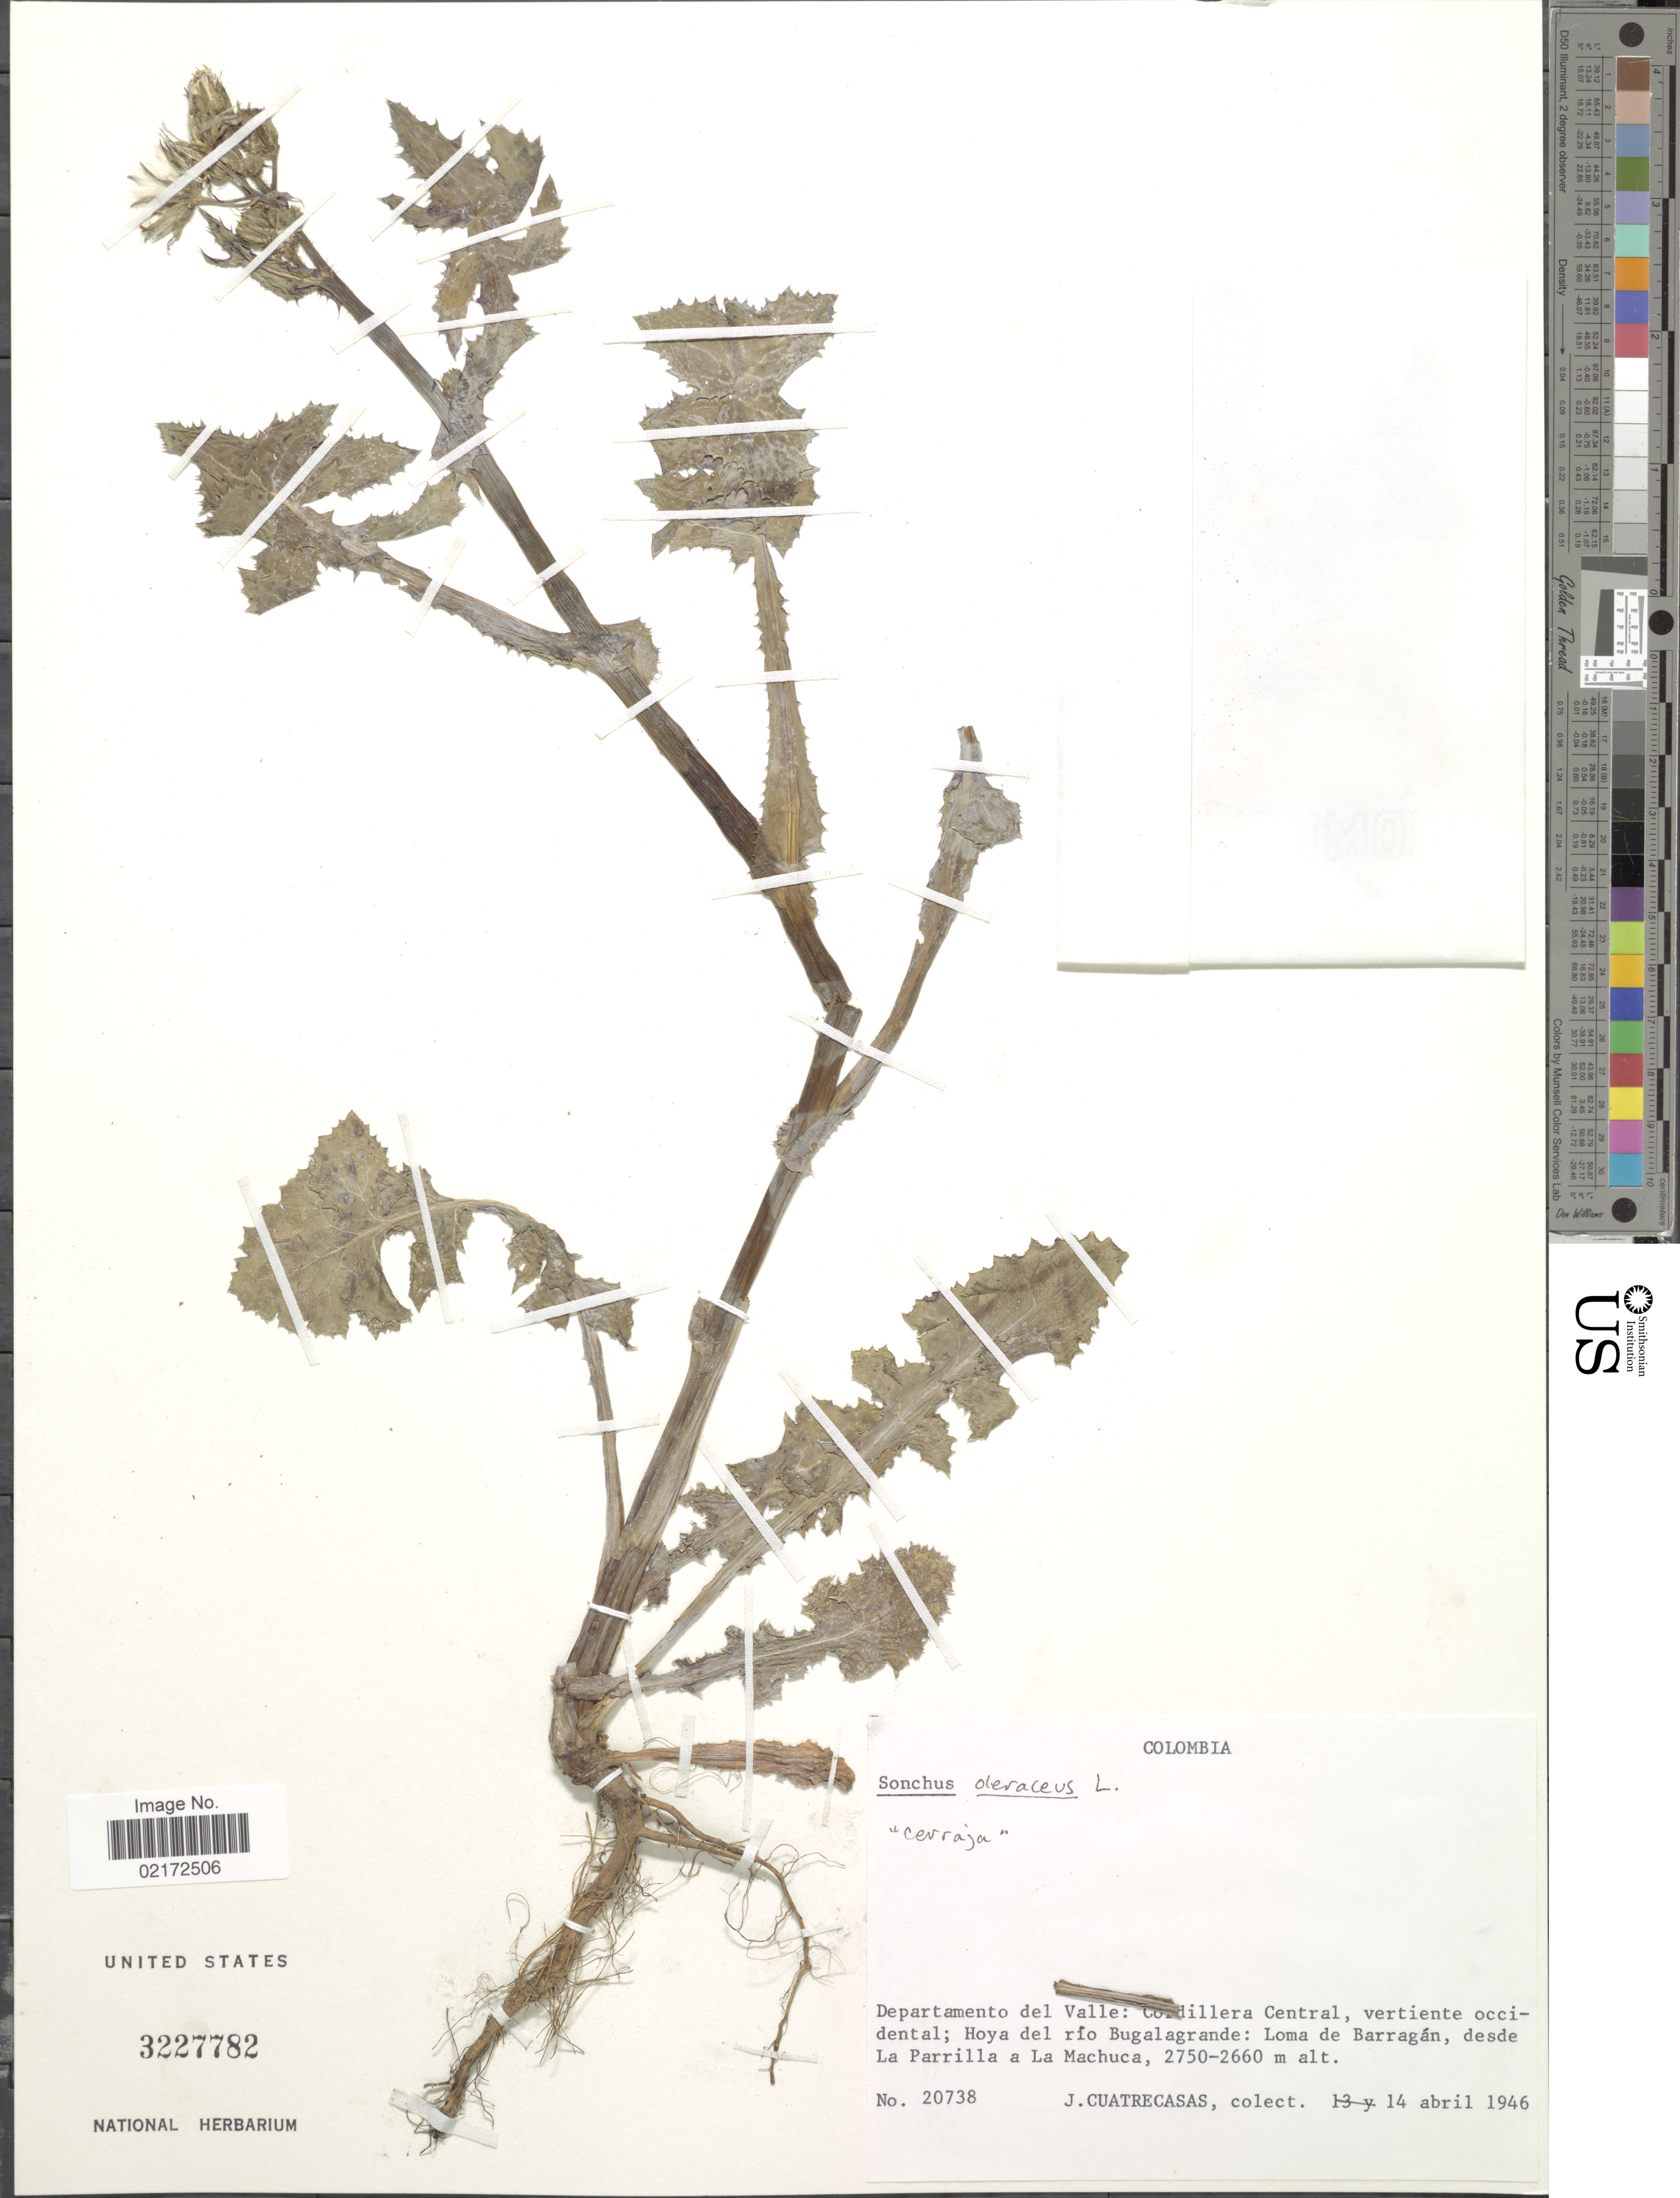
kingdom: Plantae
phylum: Tracheophyta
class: Magnoliopsida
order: Asterales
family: Asteraceae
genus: Sonchus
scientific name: Sonchus oleraceus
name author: L.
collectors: J. Cuatrecasas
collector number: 20738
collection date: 1946-04-14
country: Colombia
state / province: Valle del Cauca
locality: Departamento del Valle: Cordillera Central, vertiente occidental; Hoya del río Bugalagrande: Loma de Barragán, desde La Parrilla a La Machuca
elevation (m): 2660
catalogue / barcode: US 3227782